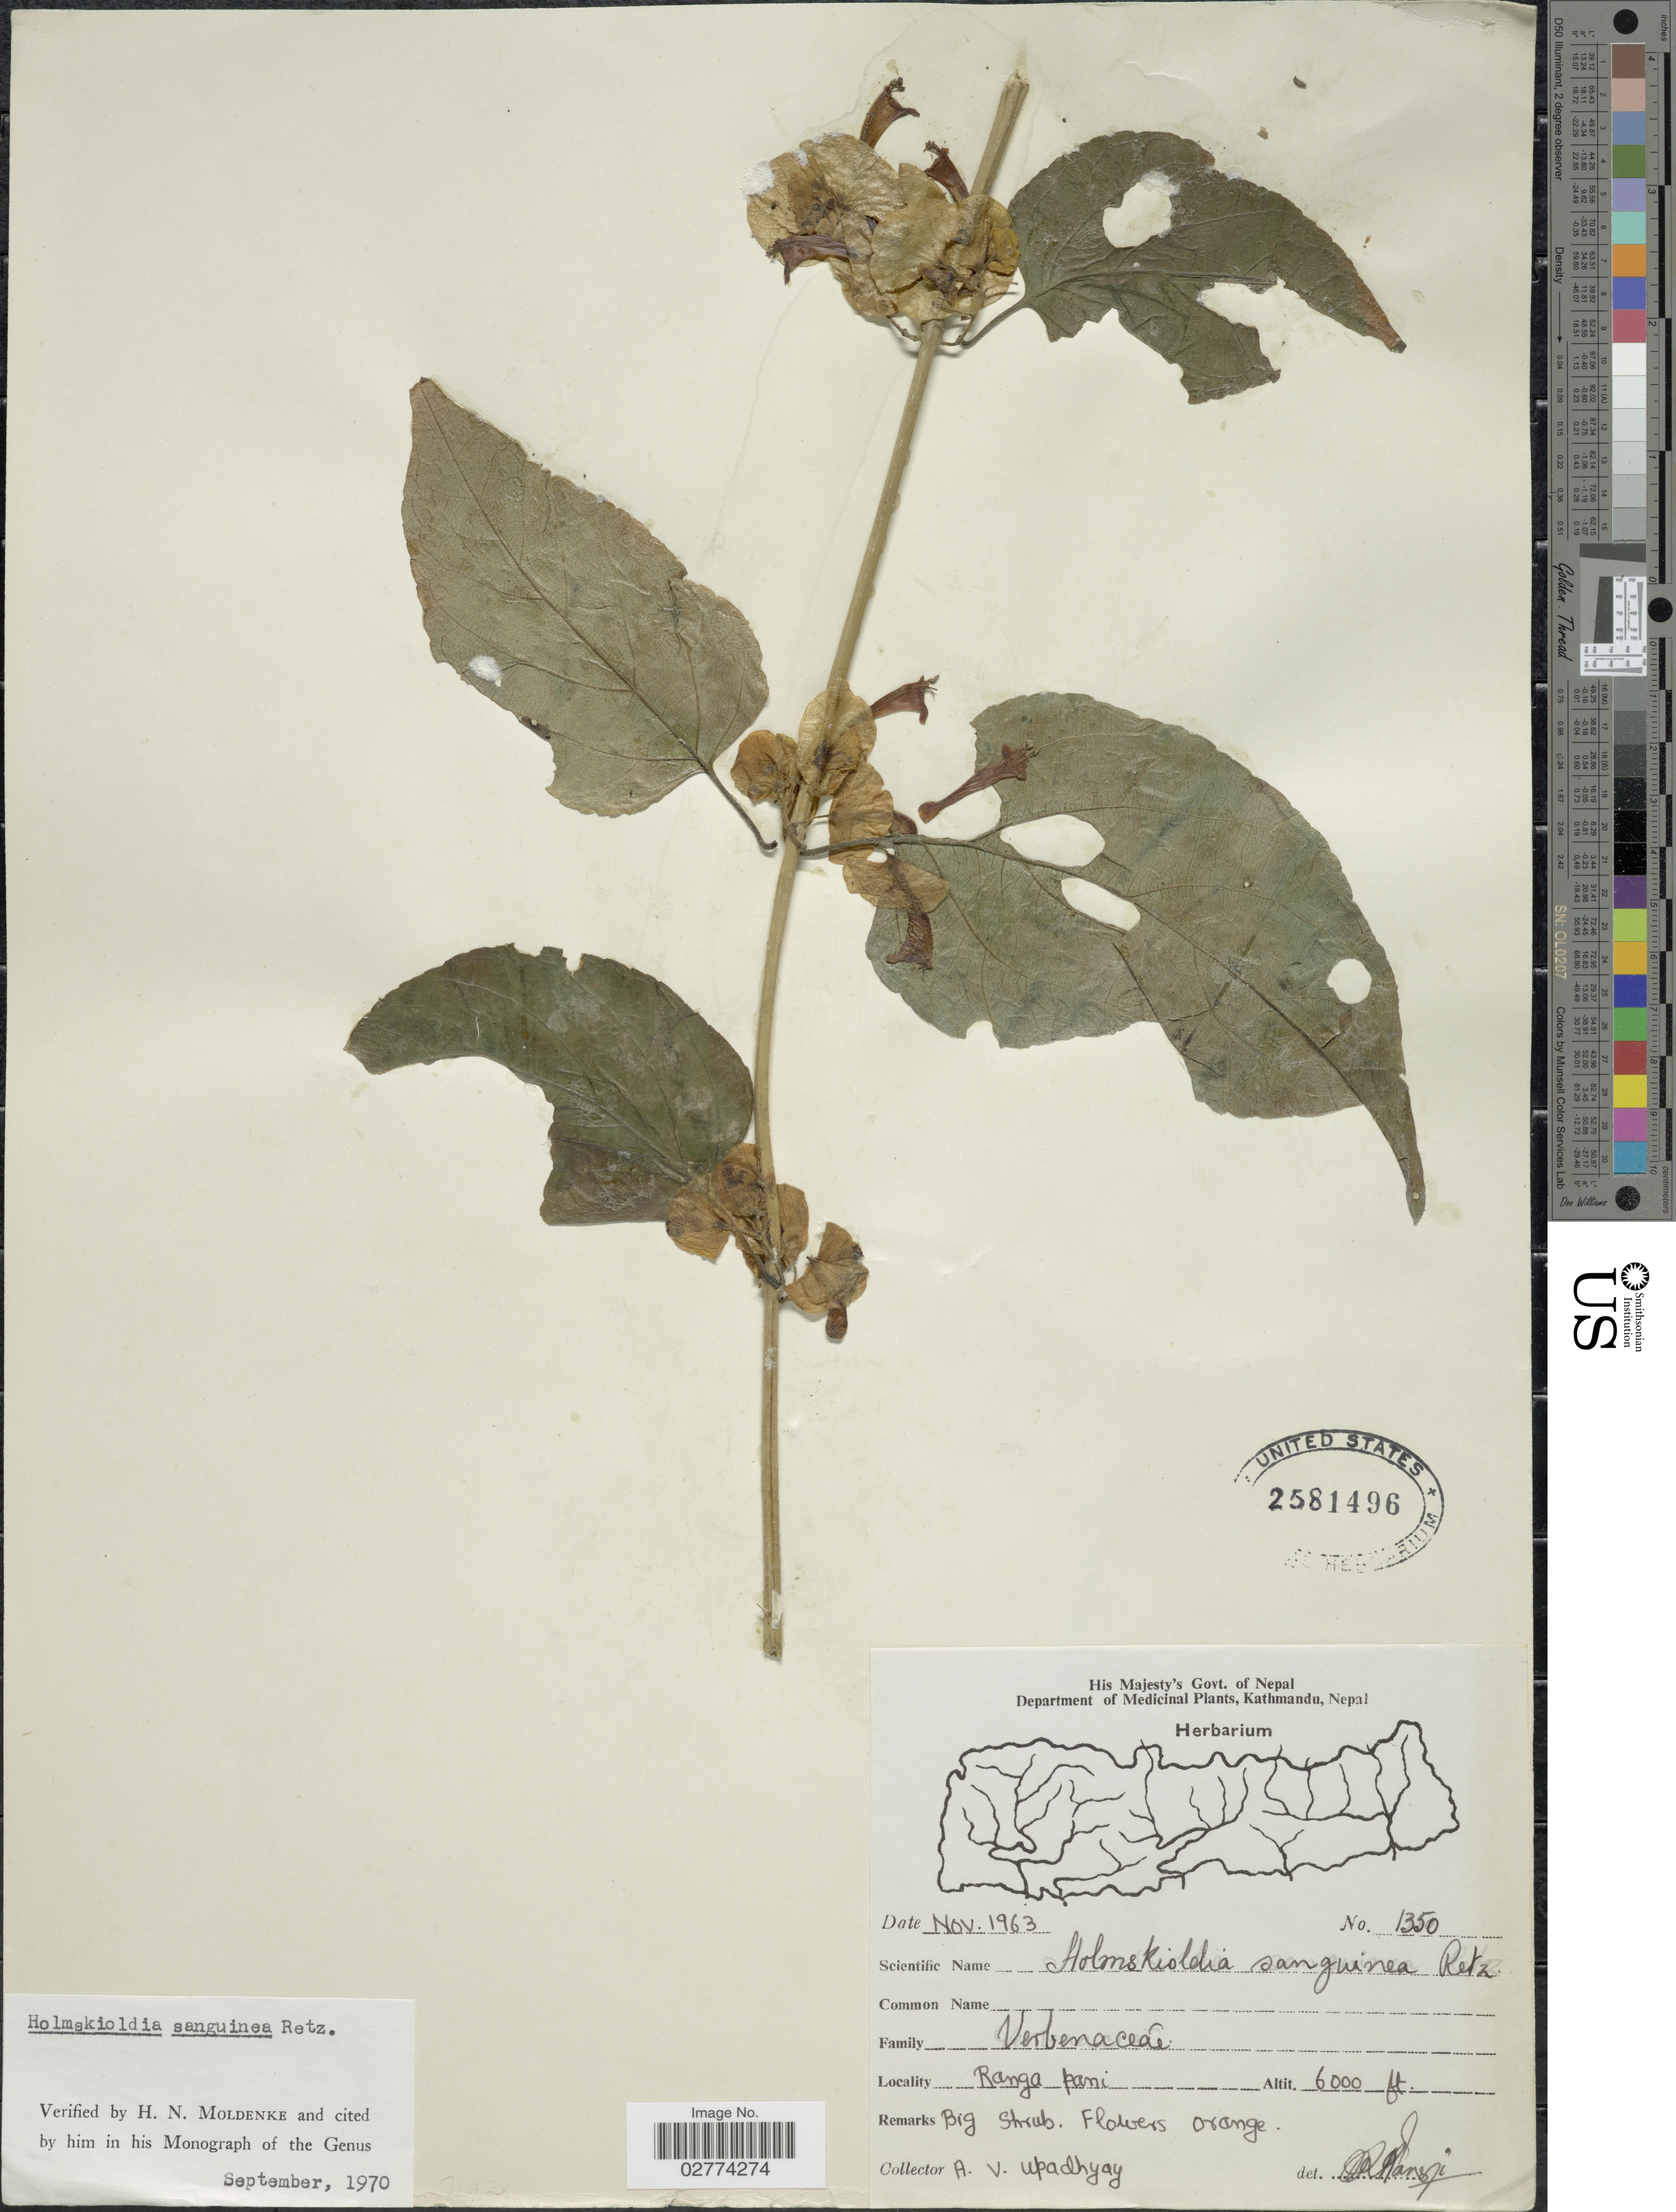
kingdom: Plantae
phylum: Tracheophyta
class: Magnoliopsida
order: Lamiales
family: Lamiaceae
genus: Holmskioldia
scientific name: Holmskioldia sanguinea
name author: Retz.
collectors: A. V. Upadhyay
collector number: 1350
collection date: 1963-11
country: Nepal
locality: Ranga pani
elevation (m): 1829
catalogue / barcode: US 2581496